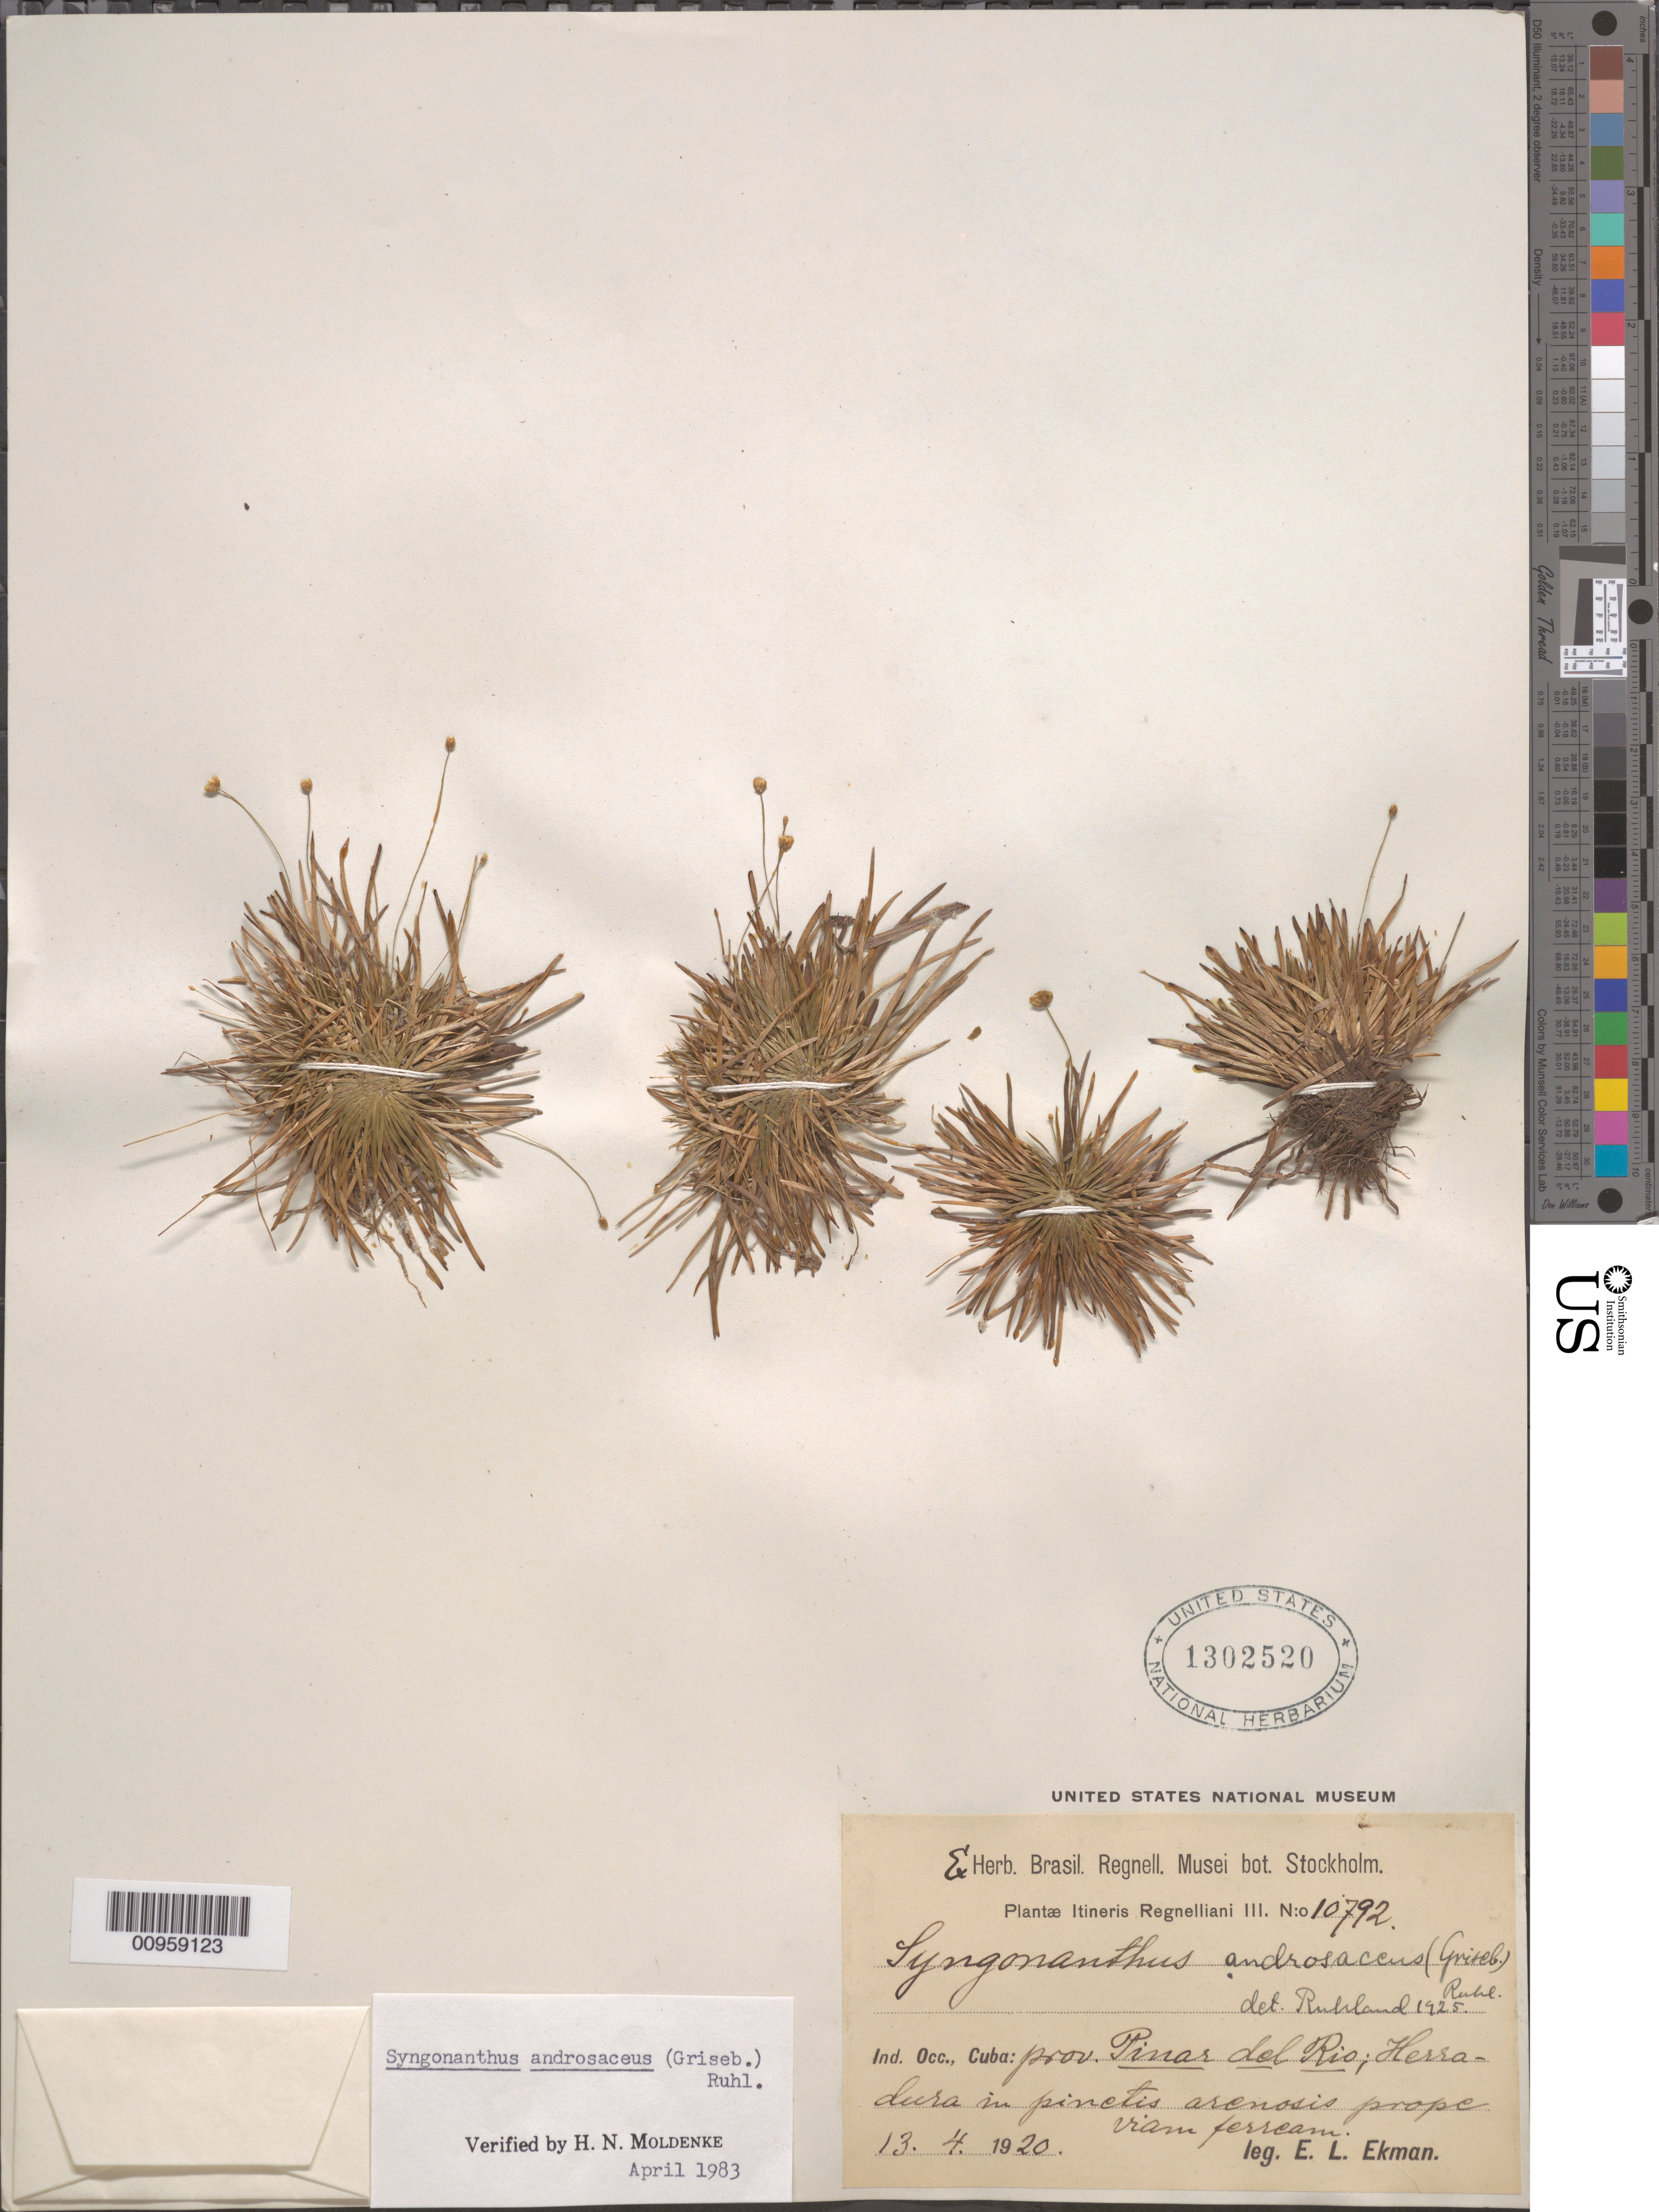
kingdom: Plantae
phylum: Tracheophyta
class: Liliopsida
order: Poales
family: Eriocaulaceae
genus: Syngonanthus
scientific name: Syngonanthus androsaceus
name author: (Griseb.) Ruhland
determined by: Moldenke, H. N.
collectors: E. L. Ekman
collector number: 10792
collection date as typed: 13 Apr 1920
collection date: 1920-04-13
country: Cuba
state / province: Pinar del Rio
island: Cuba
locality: Herradura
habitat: In pinctis arenosis "prope viam ferrcam"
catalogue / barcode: US 1302520